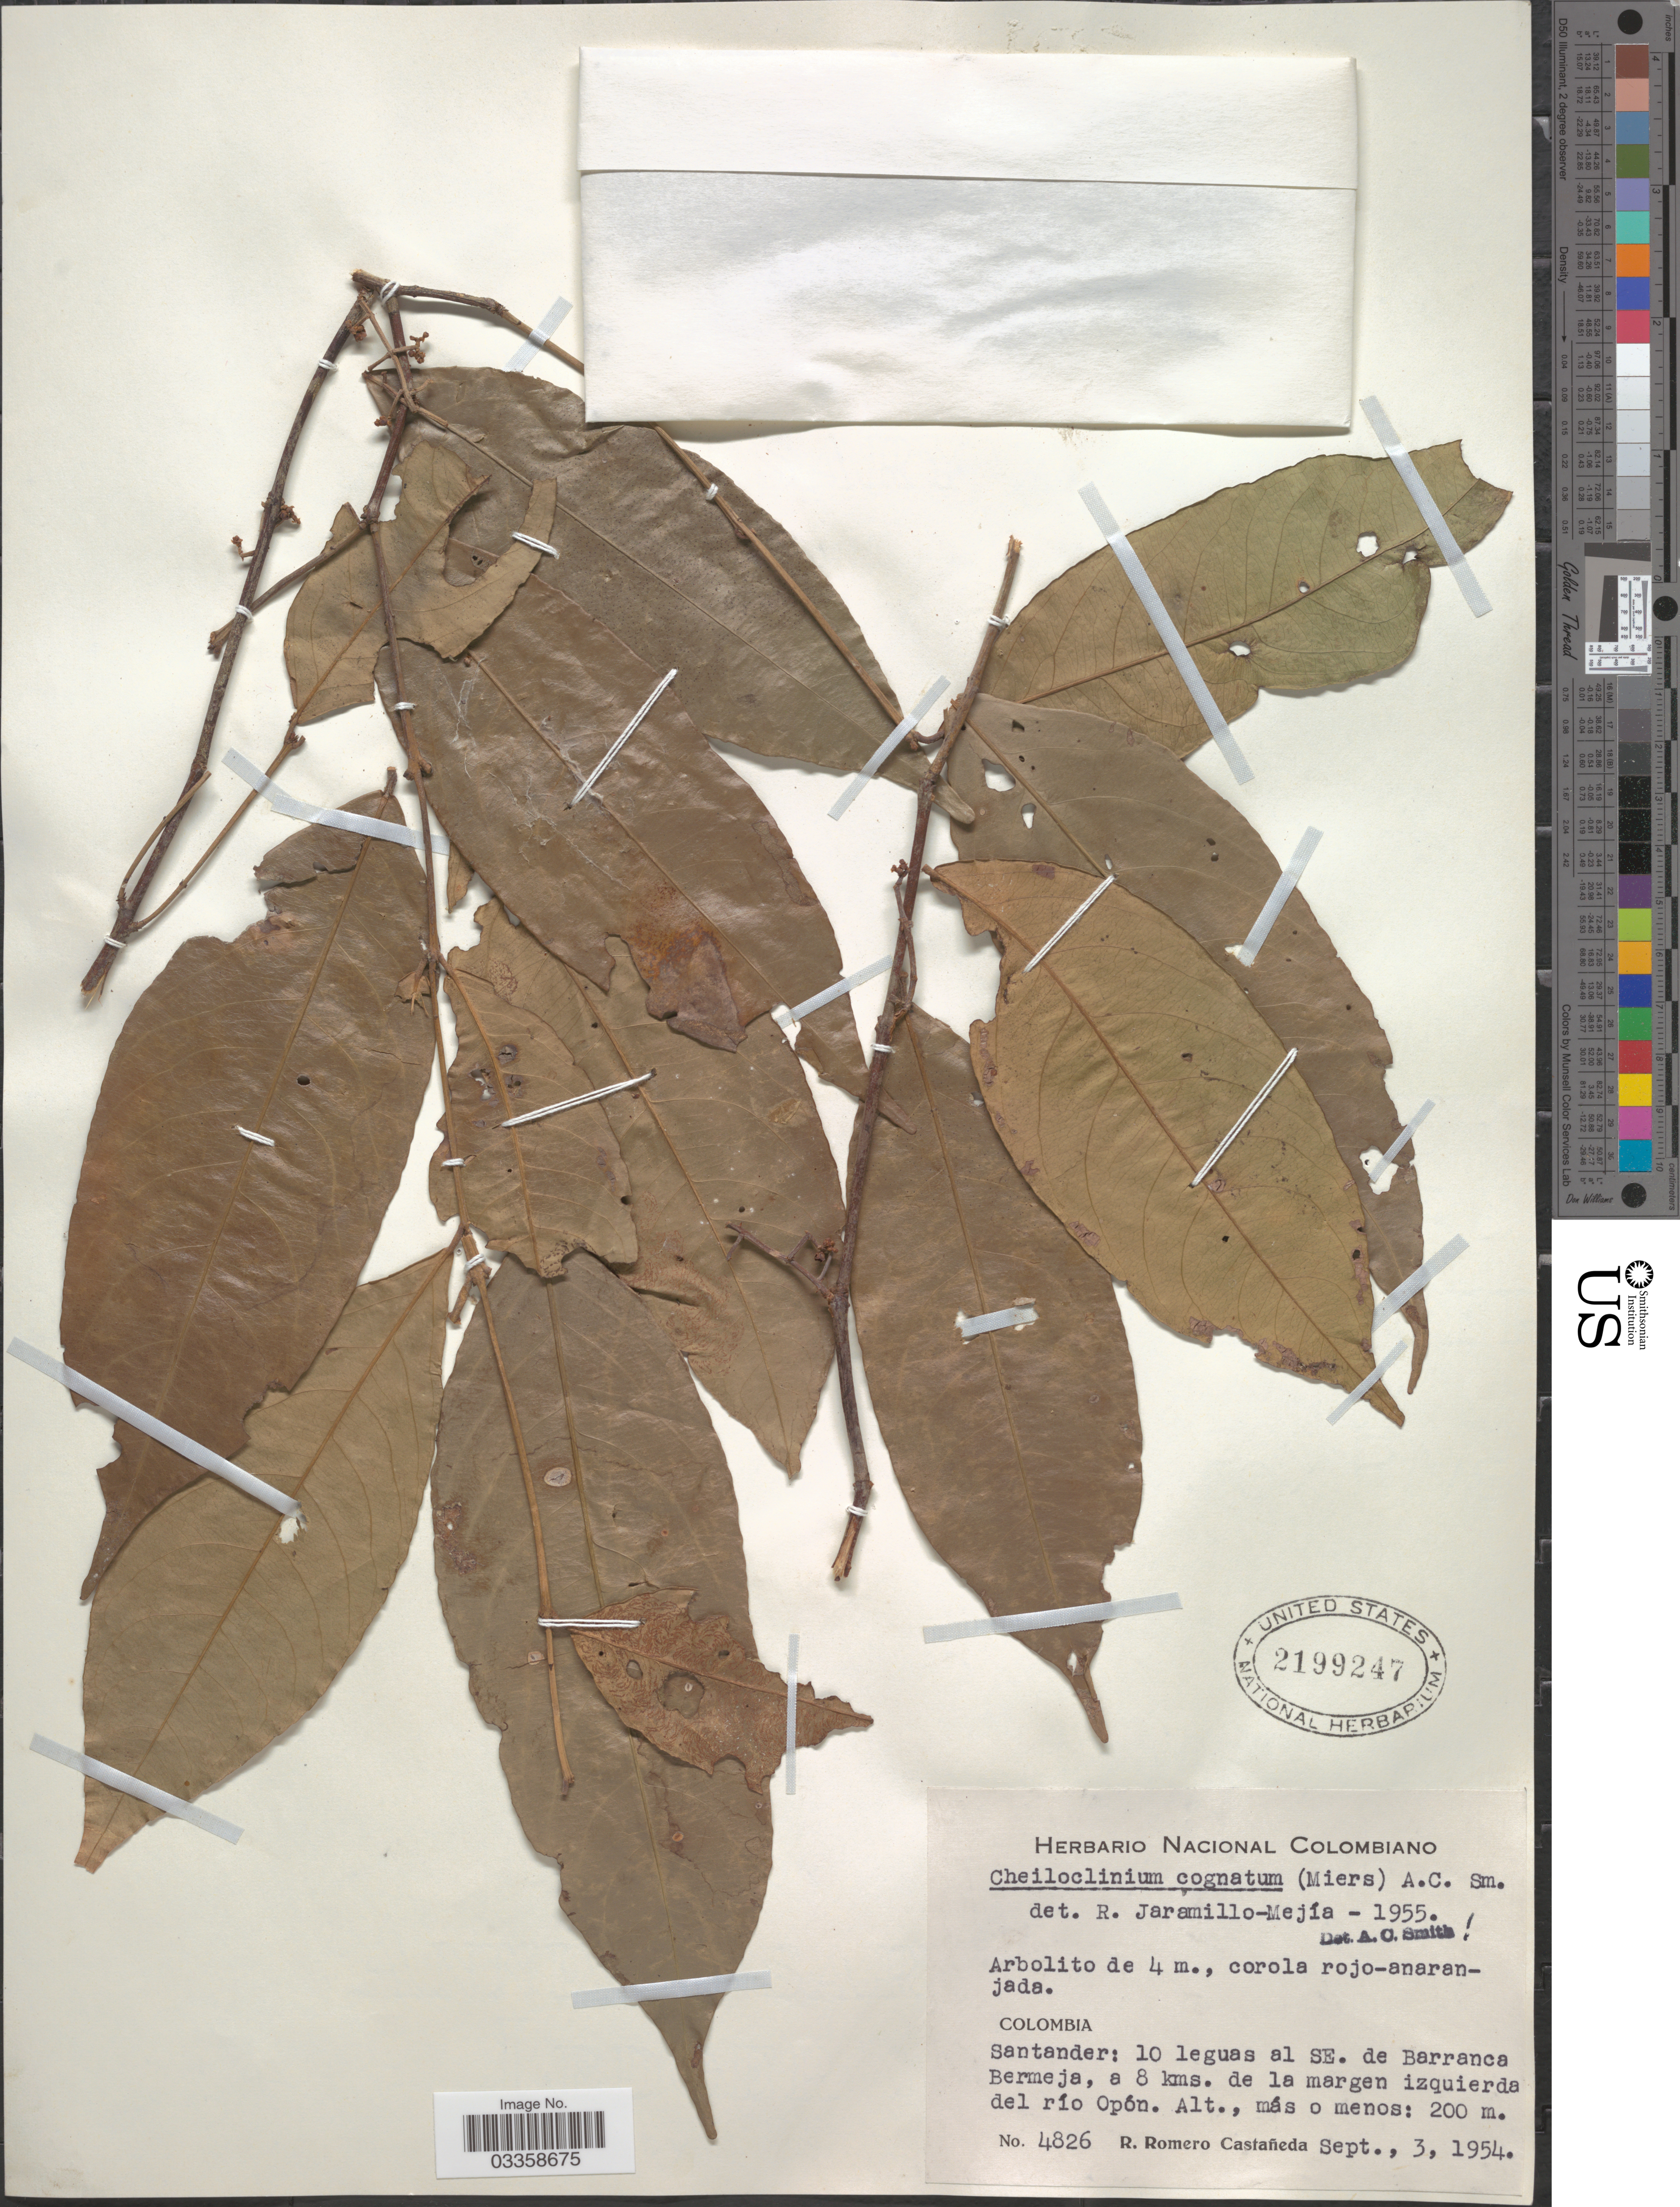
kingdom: Plantae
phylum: Tracheophyta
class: Magnoliopsida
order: Celastrales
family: Celastraceae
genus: Cheiloclinium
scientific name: Cheiloclinium cognatum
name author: (Miers) A.C. Sm.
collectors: R. Romero Castañeda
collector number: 4826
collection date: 1954-09-03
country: Colombia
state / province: Santander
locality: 10 leguas al SE. de Barranca Bermeja, a 8 kms. de la margen izquierda del río Opón.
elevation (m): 200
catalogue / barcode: US 2199247